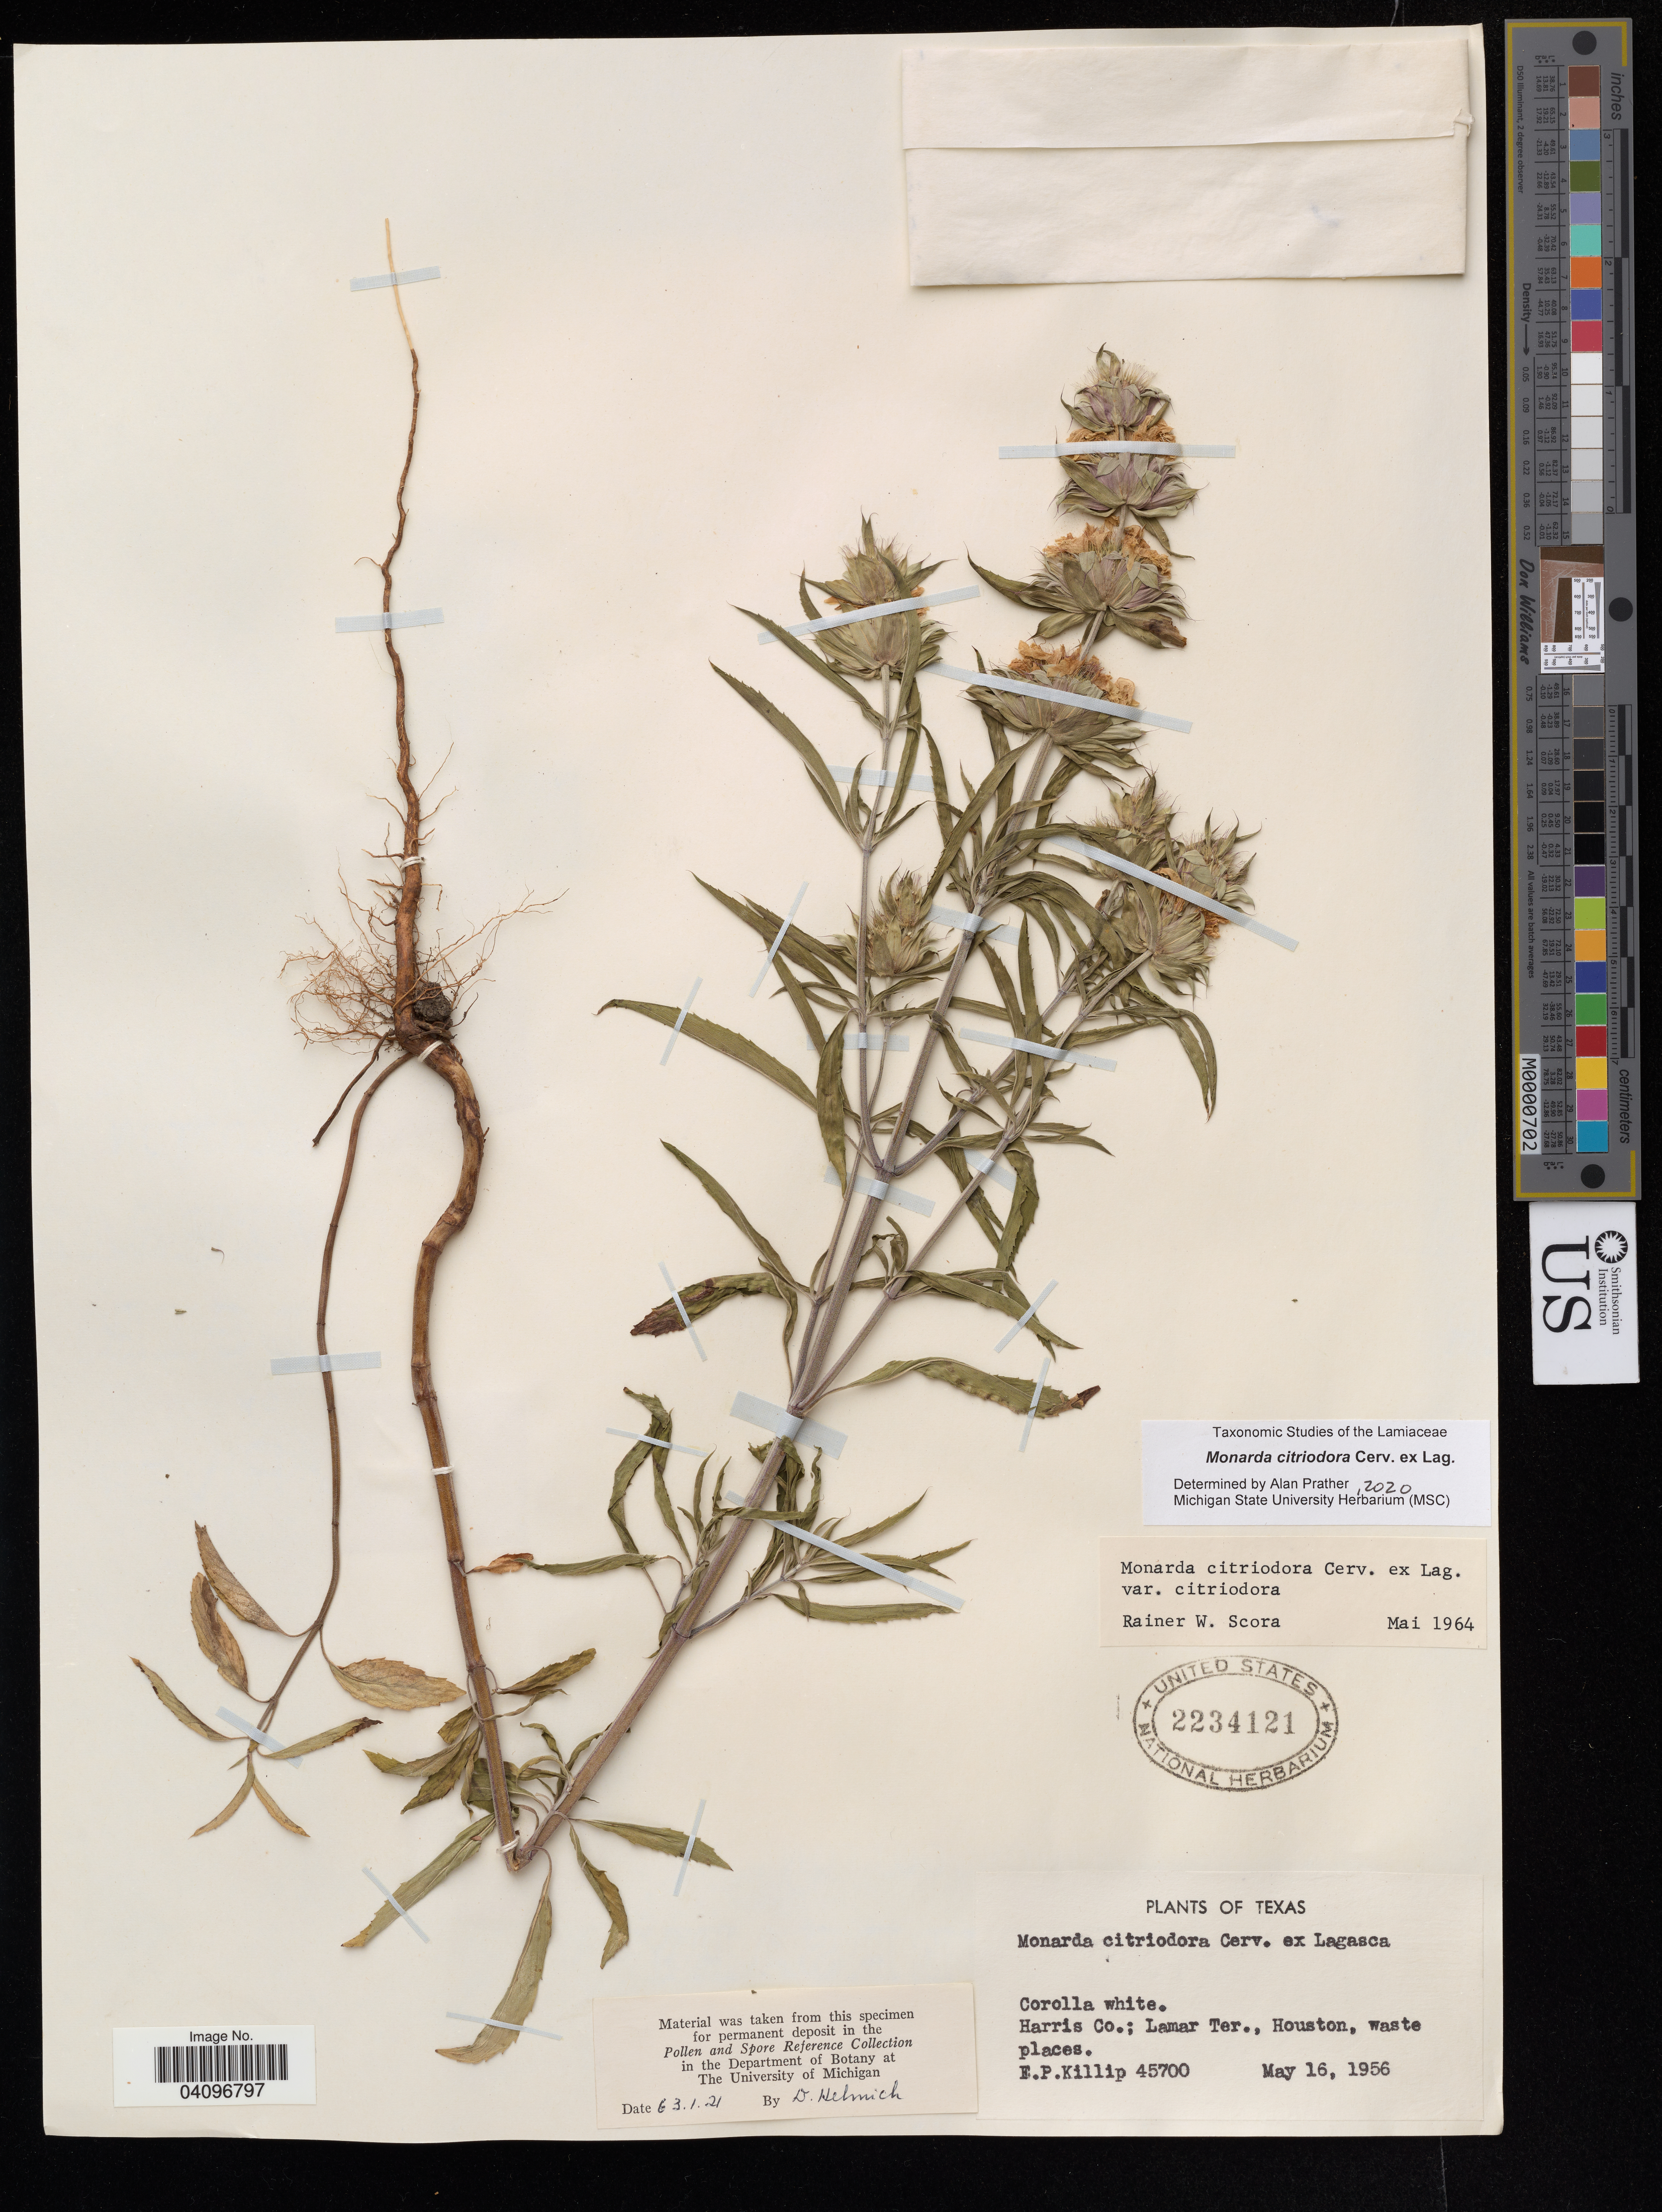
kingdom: Plantae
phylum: Tracheophyta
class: Magnoliopsida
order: Lamiales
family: Lamiaceae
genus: Monarda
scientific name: Monarda citriodora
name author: Cerv. ex Lag.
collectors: E. P. Killip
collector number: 45700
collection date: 1956-05-16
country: United States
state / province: Texas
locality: Harris Co.: Lamar Ter., Houston.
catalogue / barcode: US 2234121